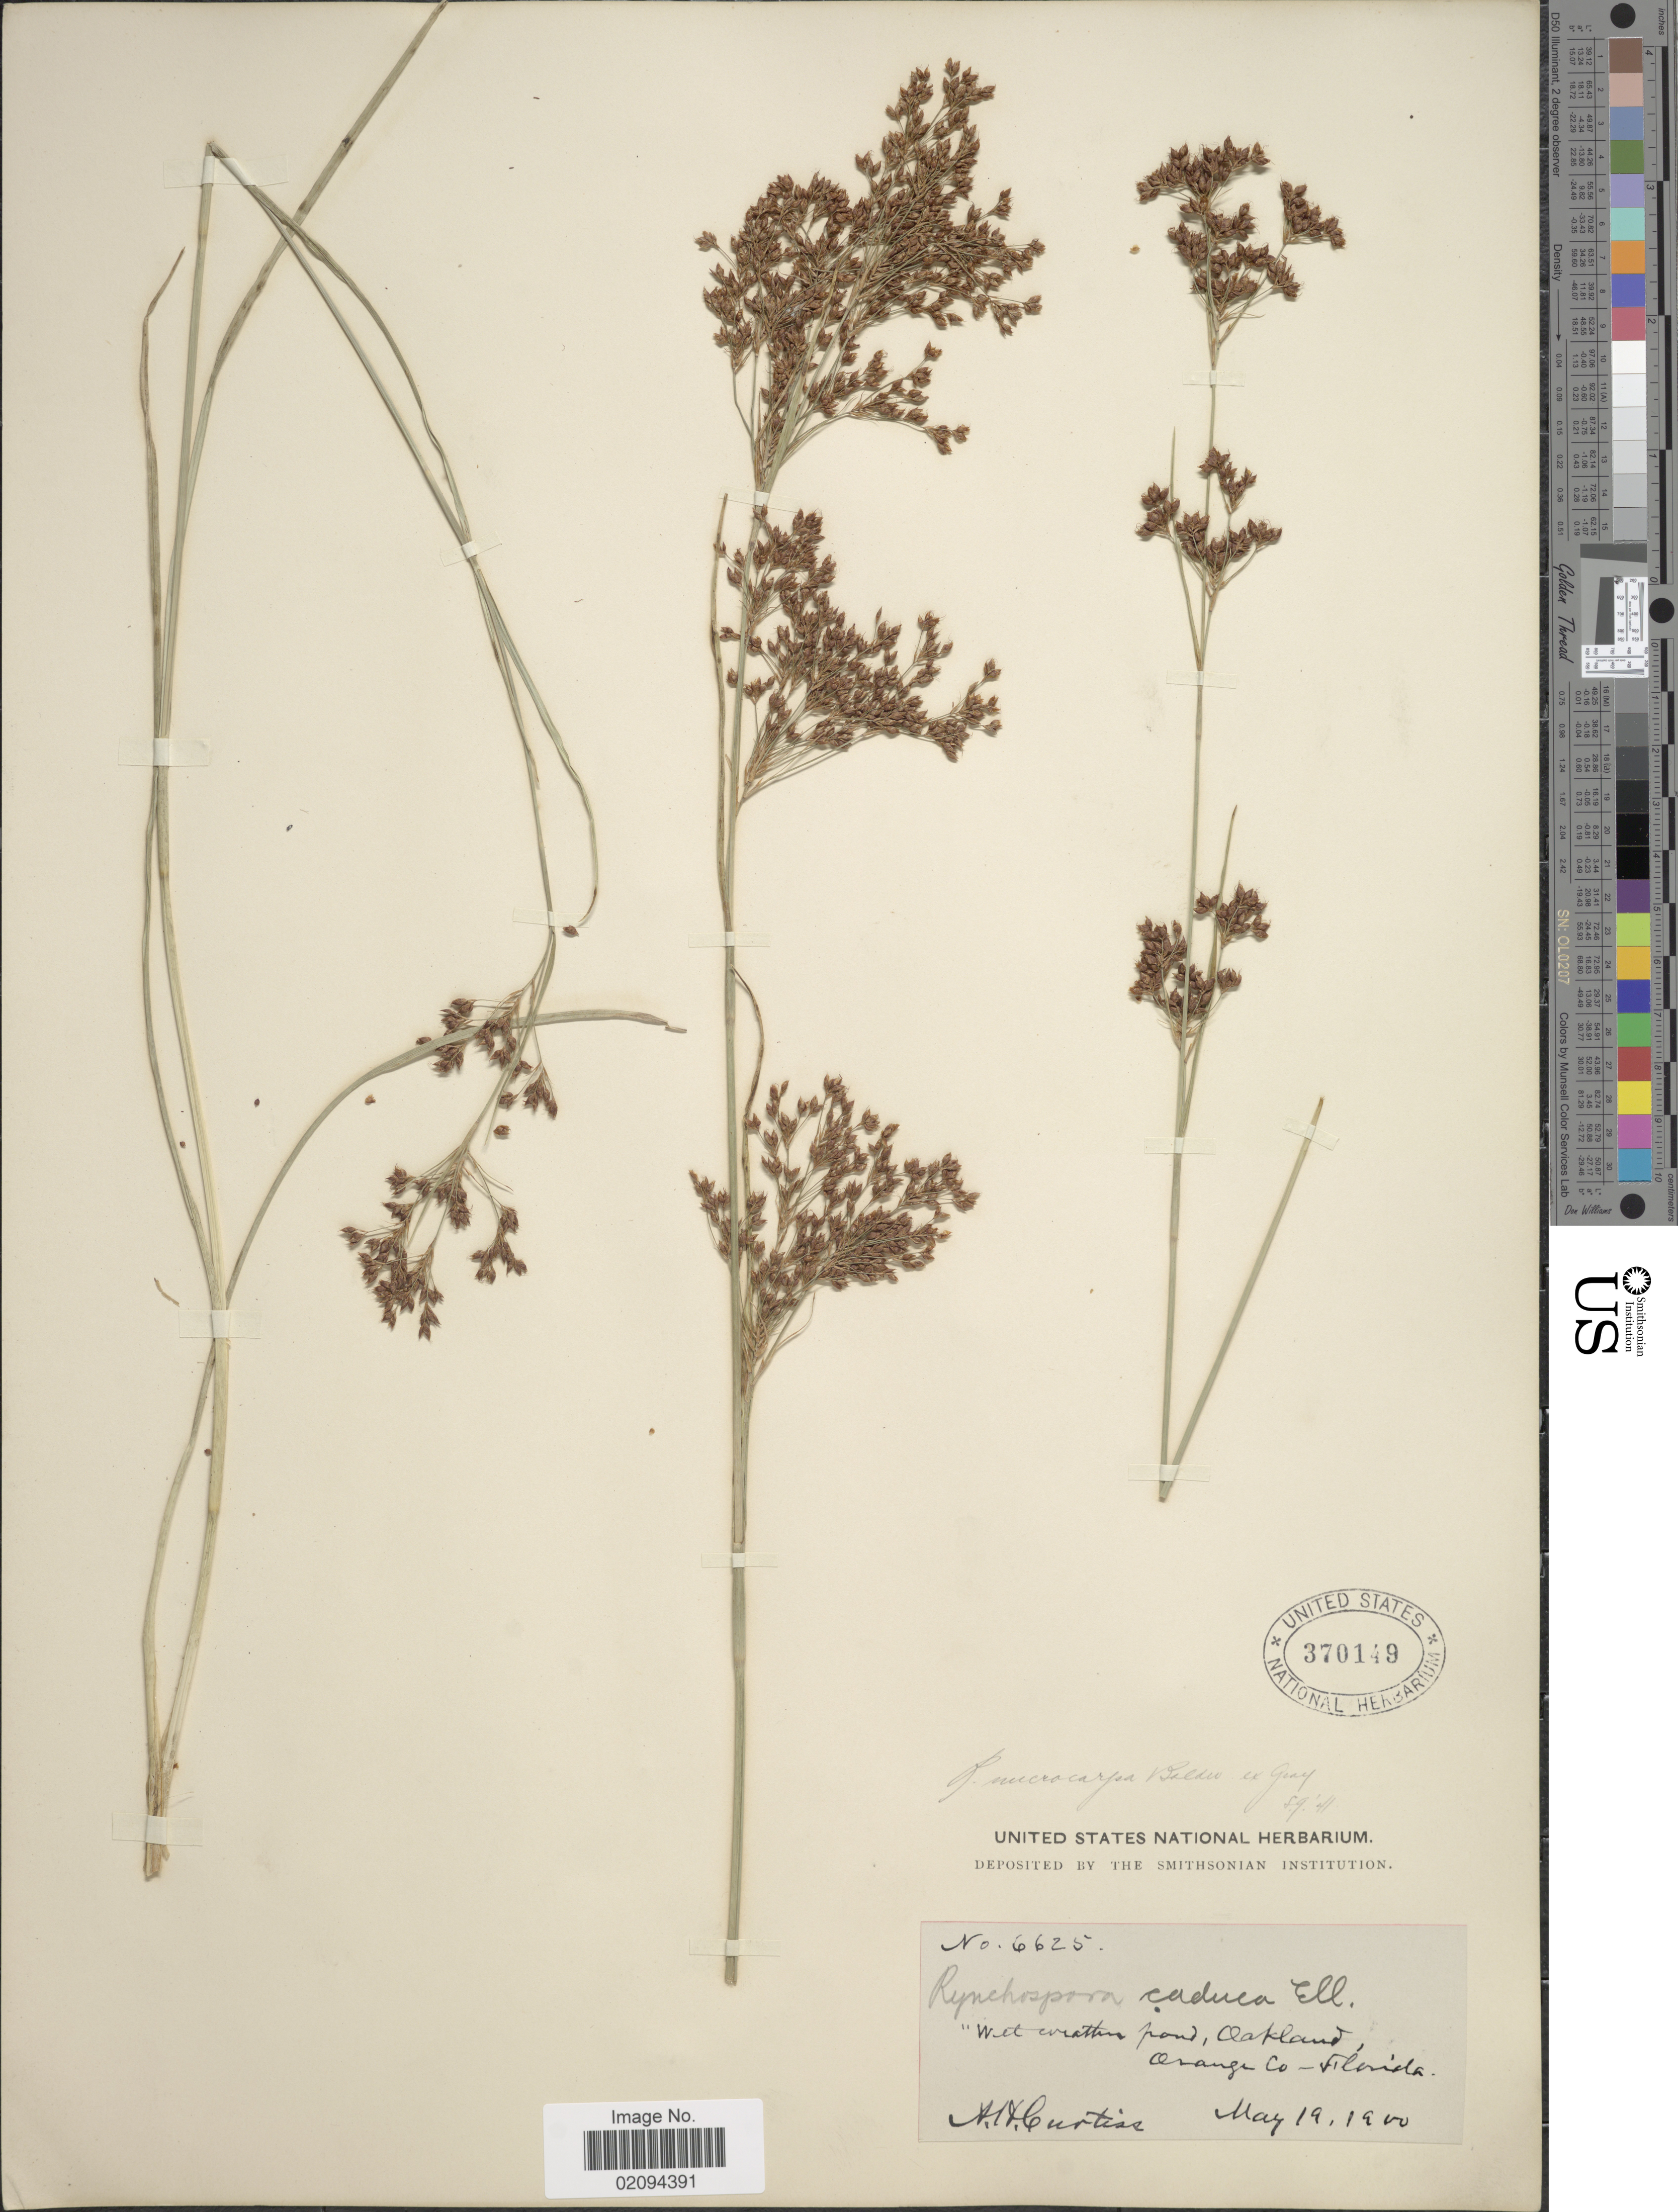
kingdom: Plantae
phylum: Tracheophyta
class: Liliopsida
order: Poales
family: Cyperaceae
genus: Rhynchospora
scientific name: Rhynchospora microcarpa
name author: Baldwin ex A. Gray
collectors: A. H. Curtiss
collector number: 6625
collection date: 1900-05-19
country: United States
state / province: Florida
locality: Wet weather pond, Oakland, Orange Co.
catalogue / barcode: US 370149